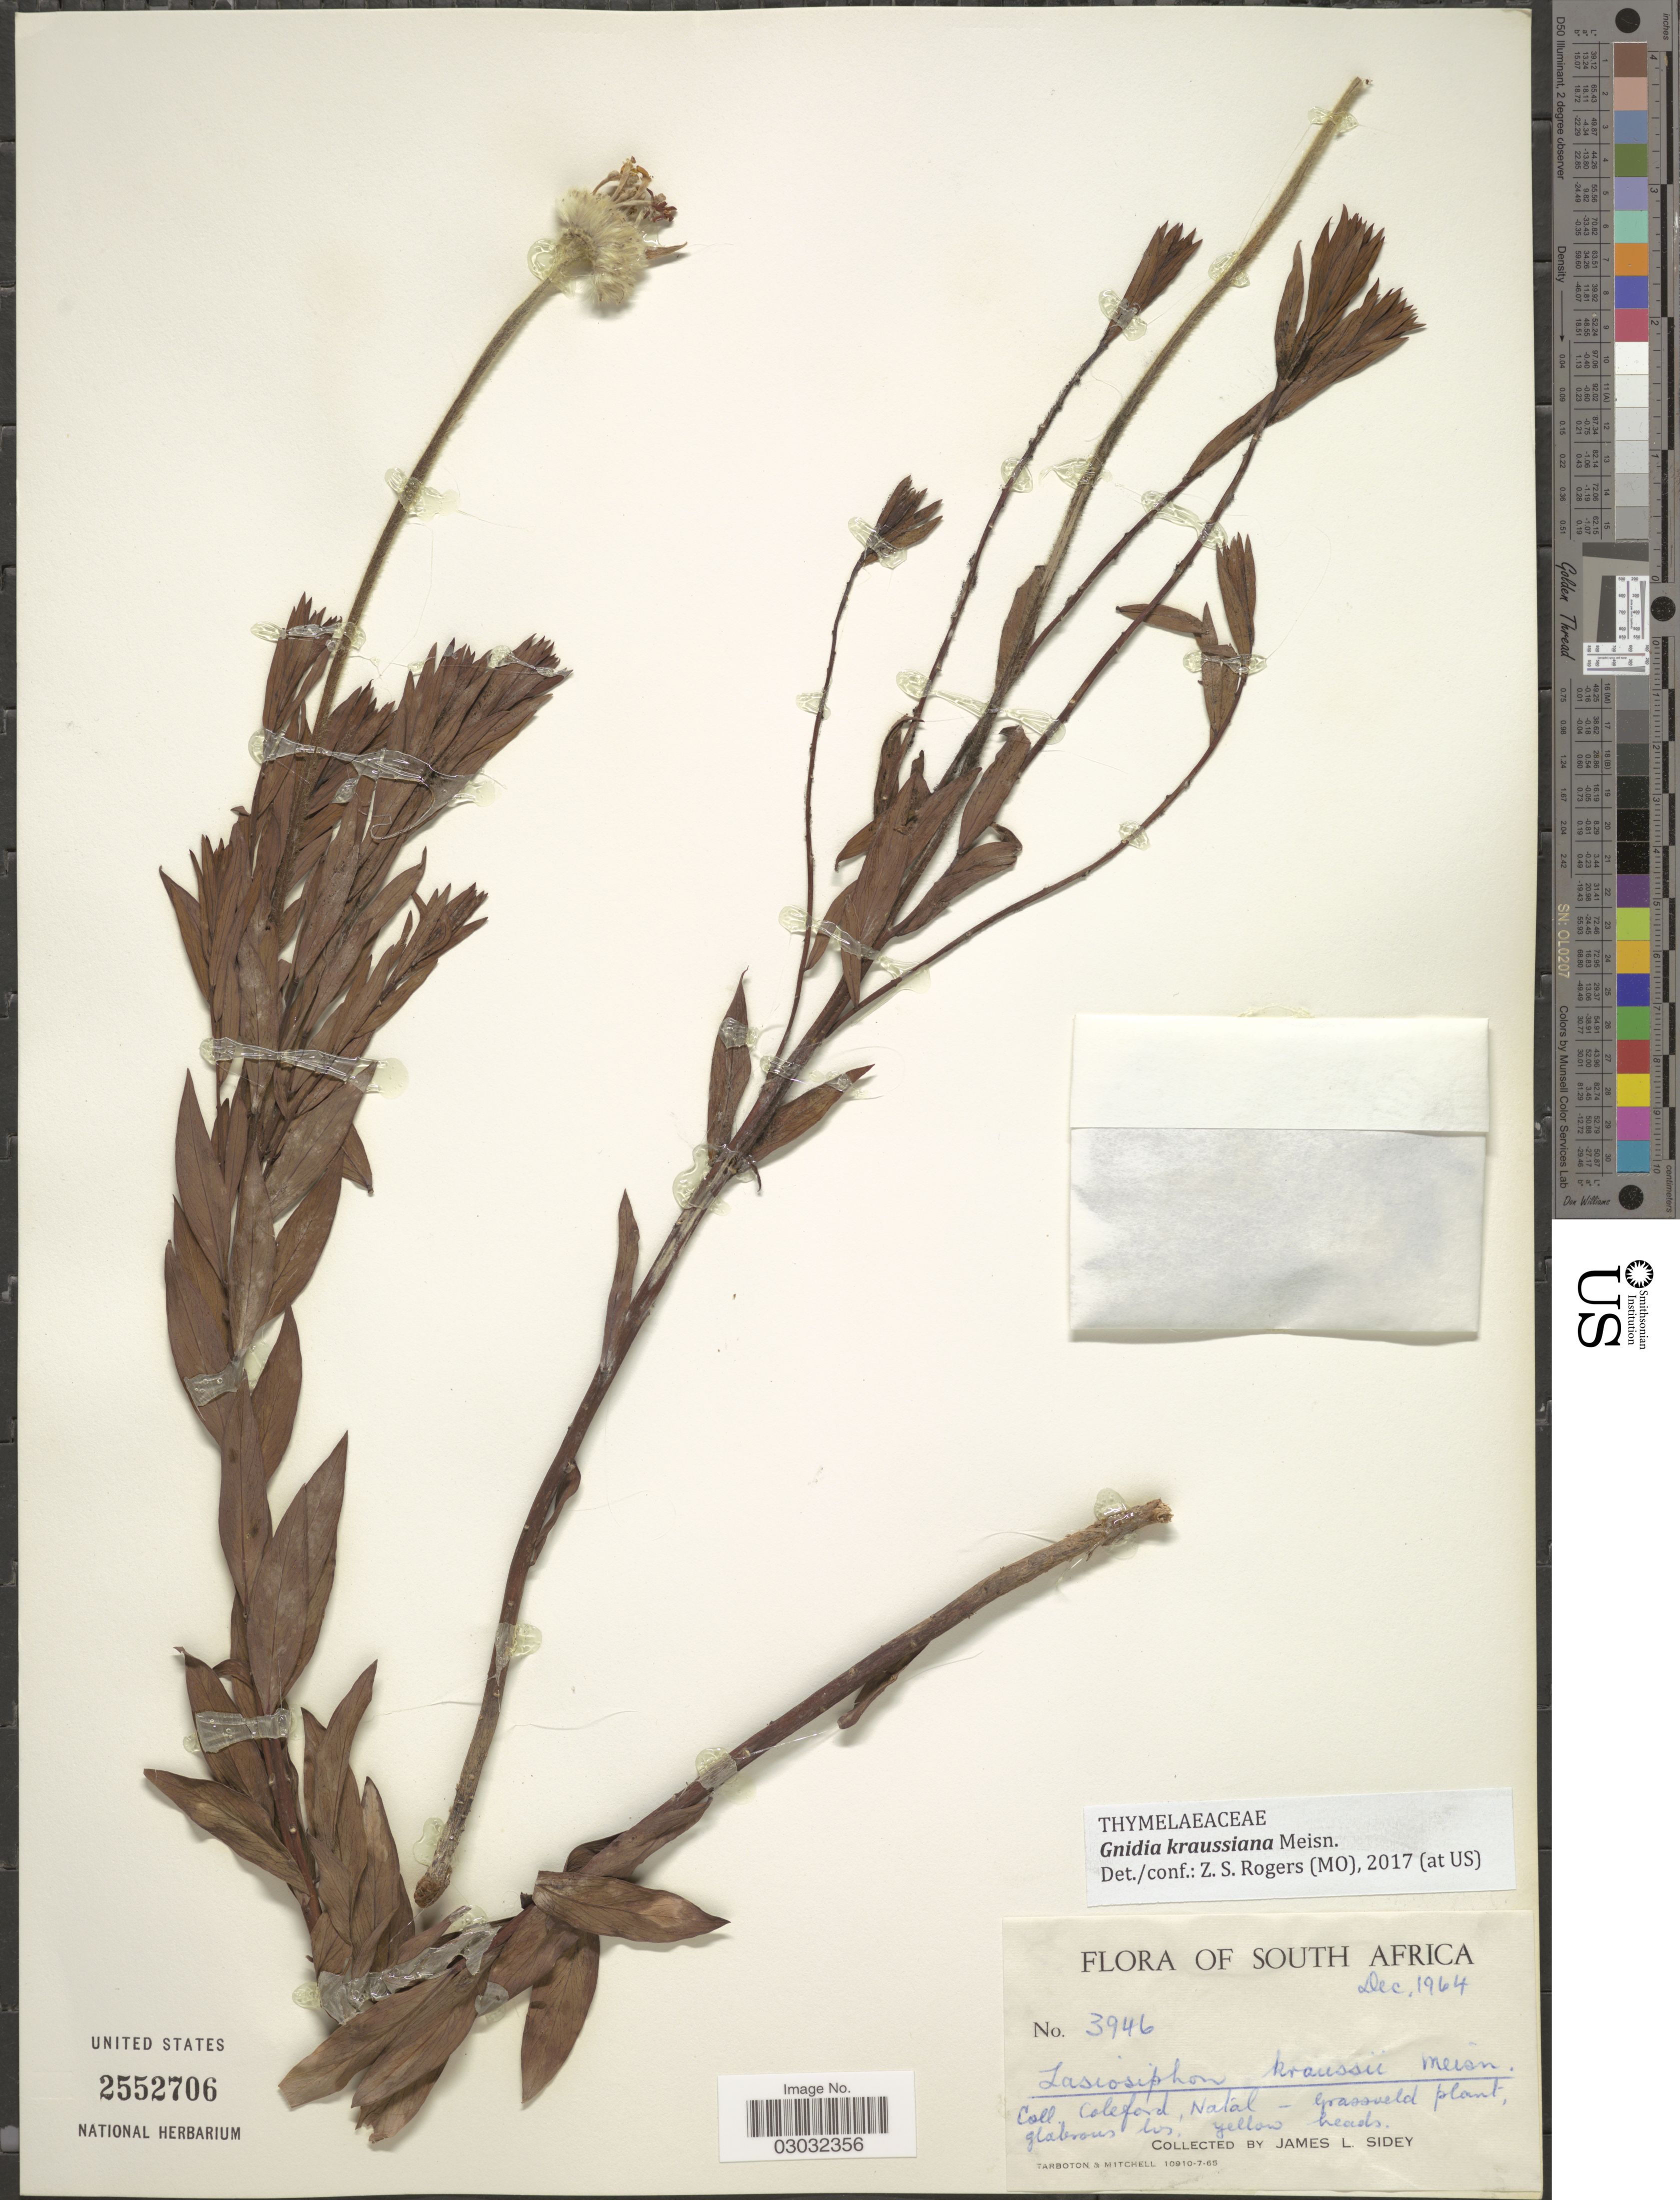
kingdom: Plantae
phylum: Tracheophyta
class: Magnoliopsida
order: Malvales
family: Thymelaeaceae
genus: Lasiosiphon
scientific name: Lasiosiphon kraussianus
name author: (Meisn.) Meisn.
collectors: J. L. Sidey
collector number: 3946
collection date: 1964-12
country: South Africa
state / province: KwaZulu-Natal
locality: South Africa. Coleford, Natal.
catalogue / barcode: US 2552706